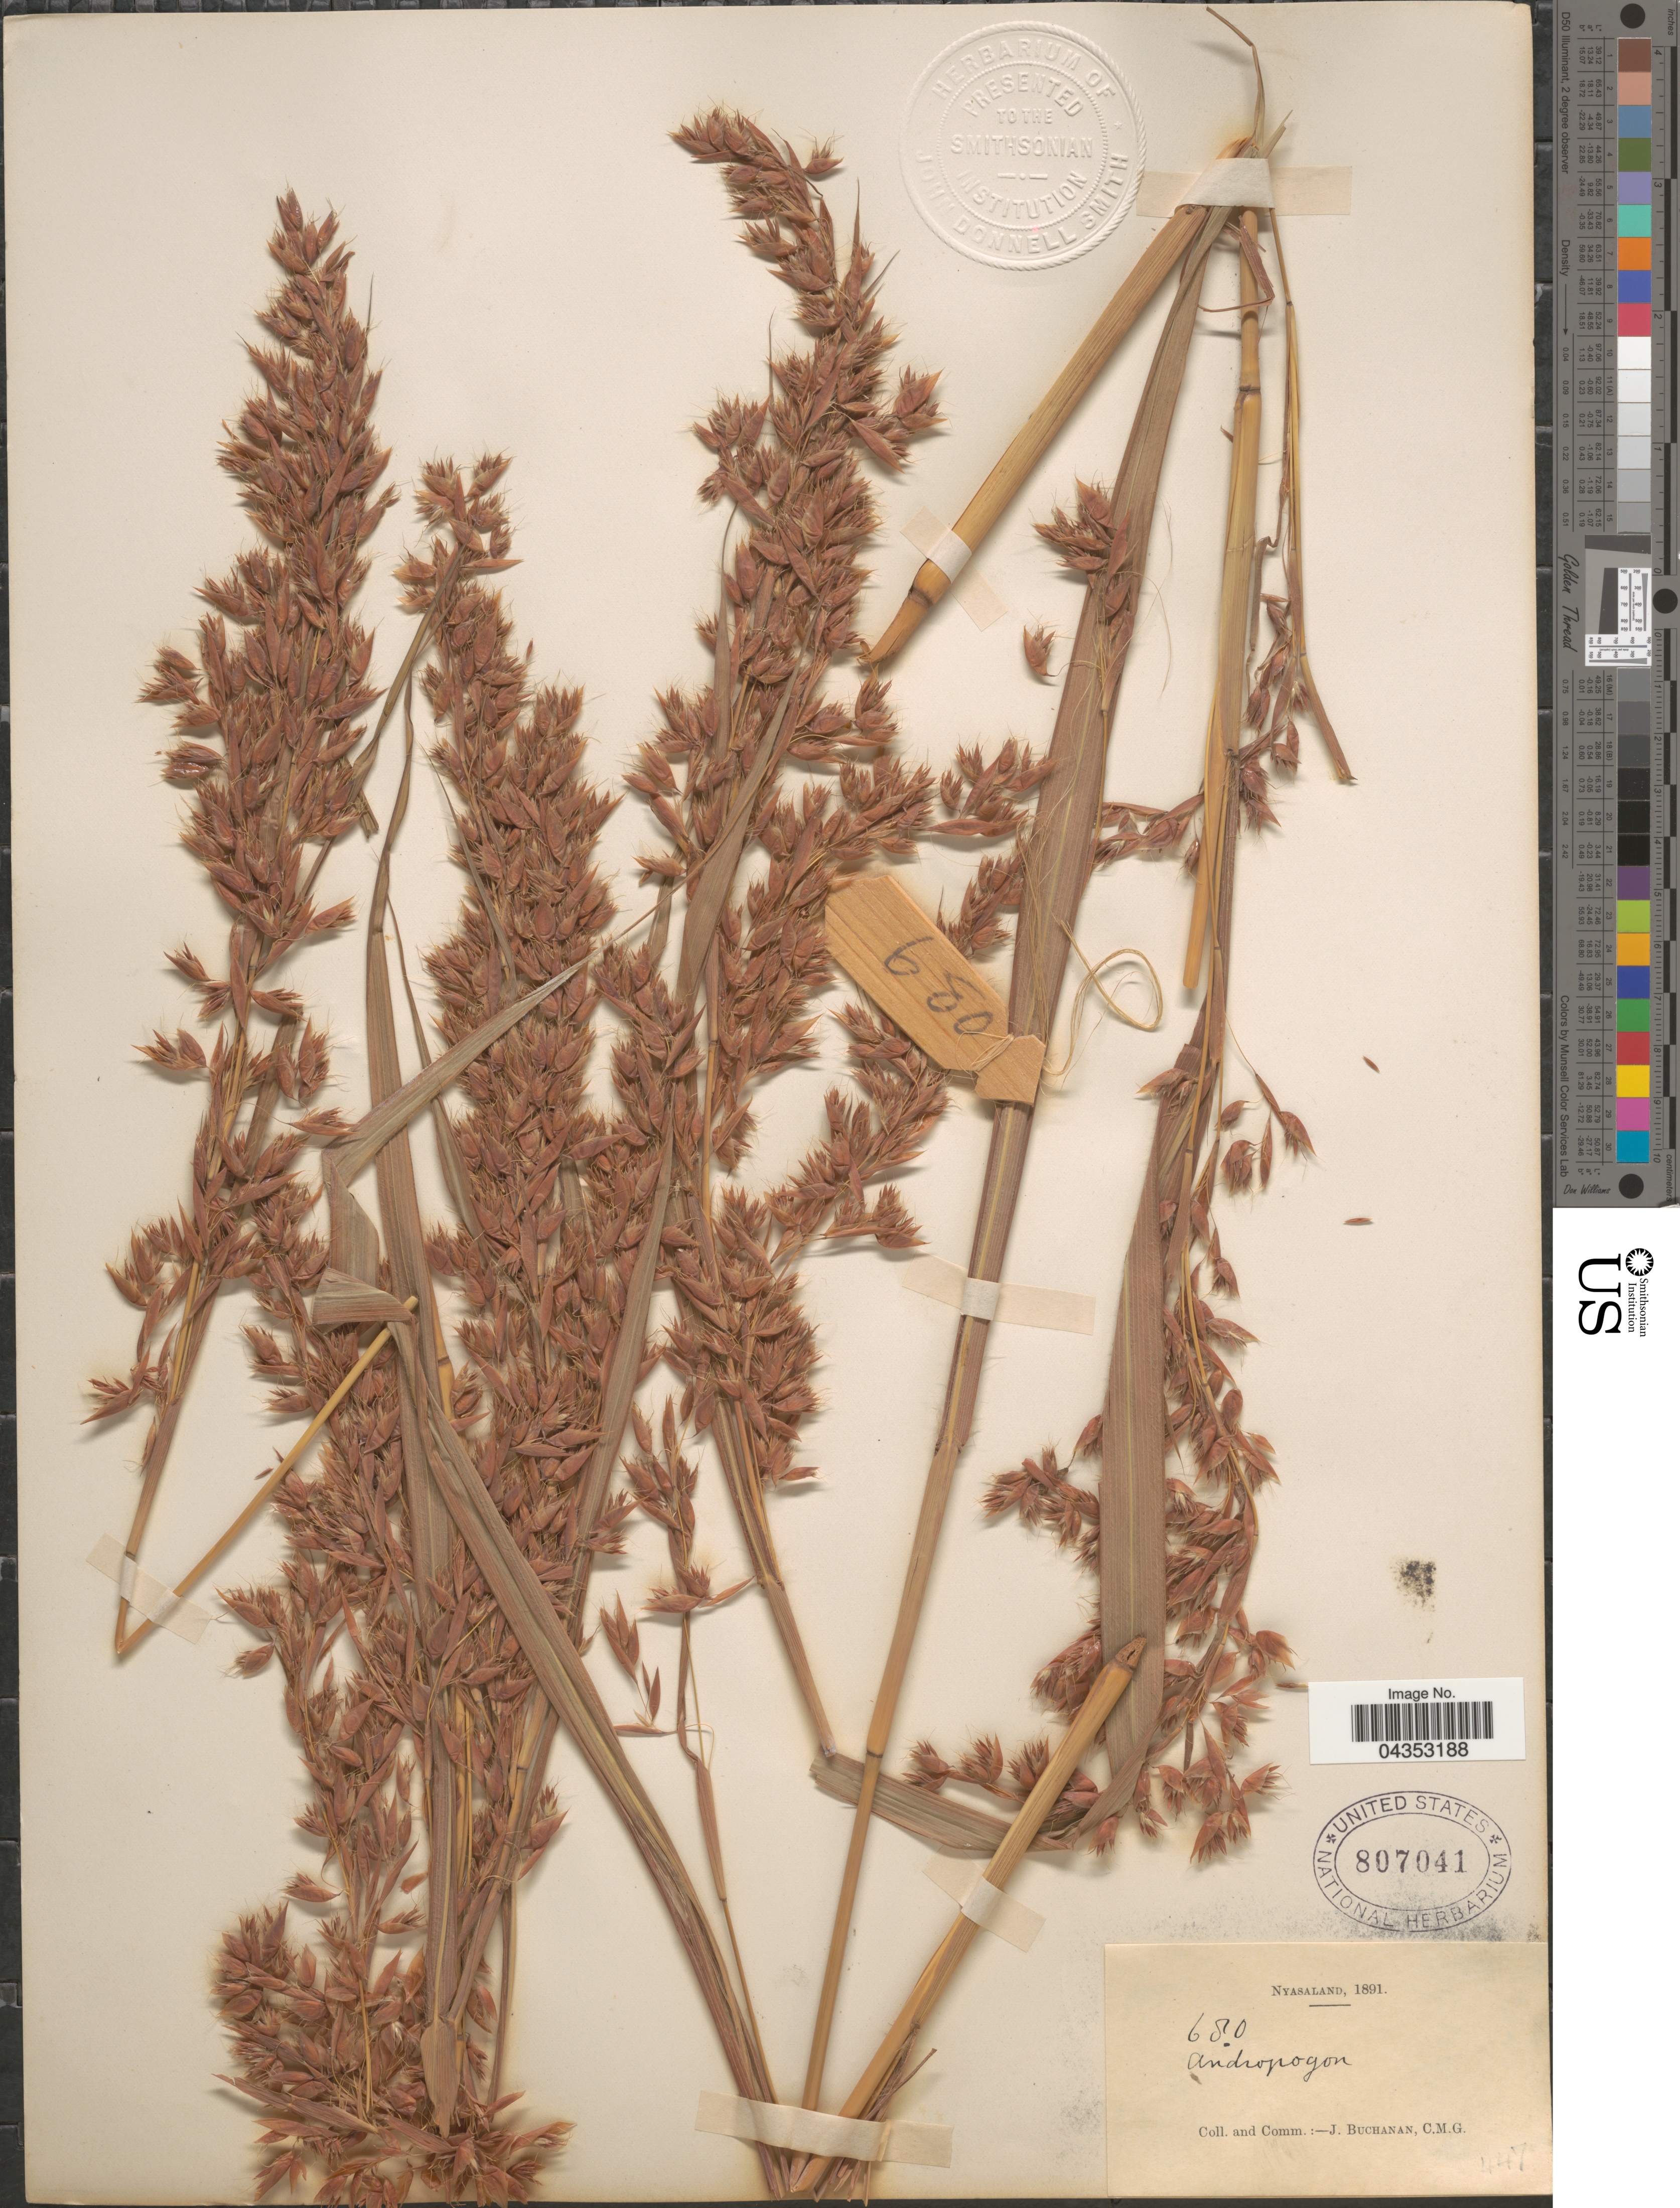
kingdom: Plantae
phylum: Tracheophyta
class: Liliopsida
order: Poales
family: Poaceae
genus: Hyparrhenia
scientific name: Hyparrhenia cymbaria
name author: (L.) Stapf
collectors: J. Buchanan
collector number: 680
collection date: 1891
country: Malawi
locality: Nyasaland.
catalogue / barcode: US 807041